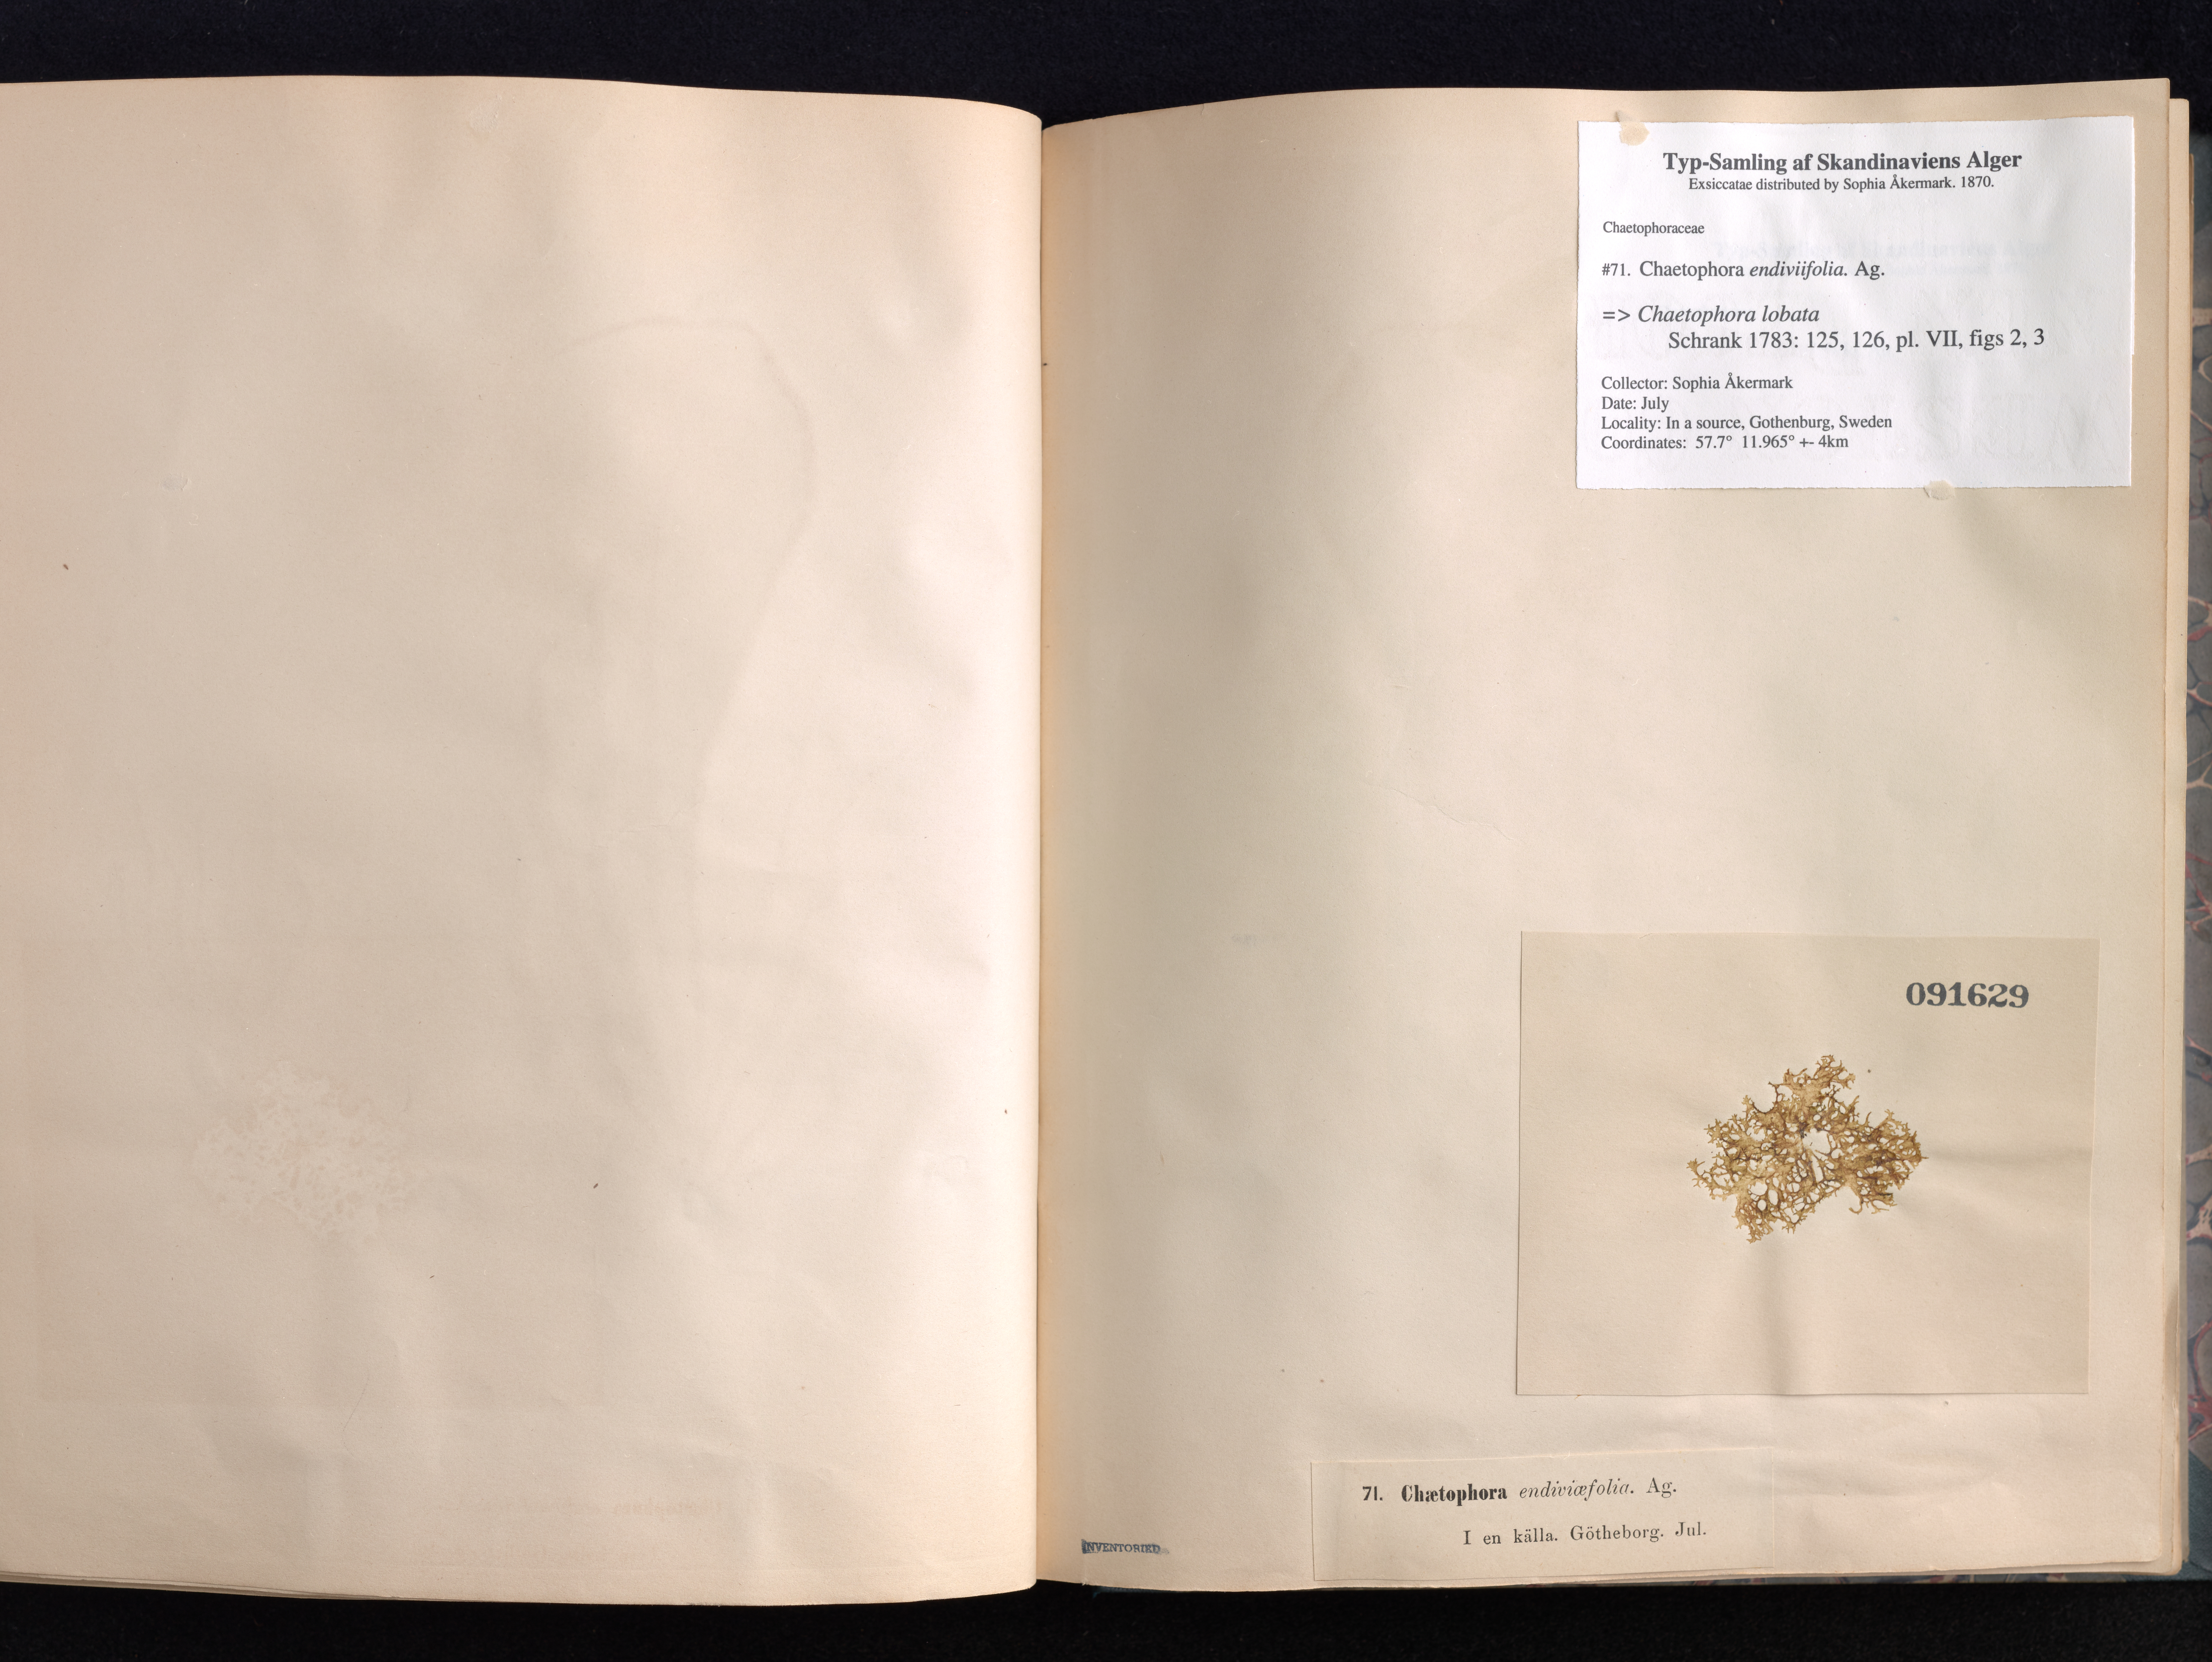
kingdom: Plantae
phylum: Tracheophyta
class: Magnoliopsida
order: Asterales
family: Asteraceae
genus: Chaetophora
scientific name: Chaetophora lobata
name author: Schrank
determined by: Algae name updating Project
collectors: S. Akermark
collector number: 71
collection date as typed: Jul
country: Sweden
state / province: Västra Götaland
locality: Goteborg (gotheborg)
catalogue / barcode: US 91629